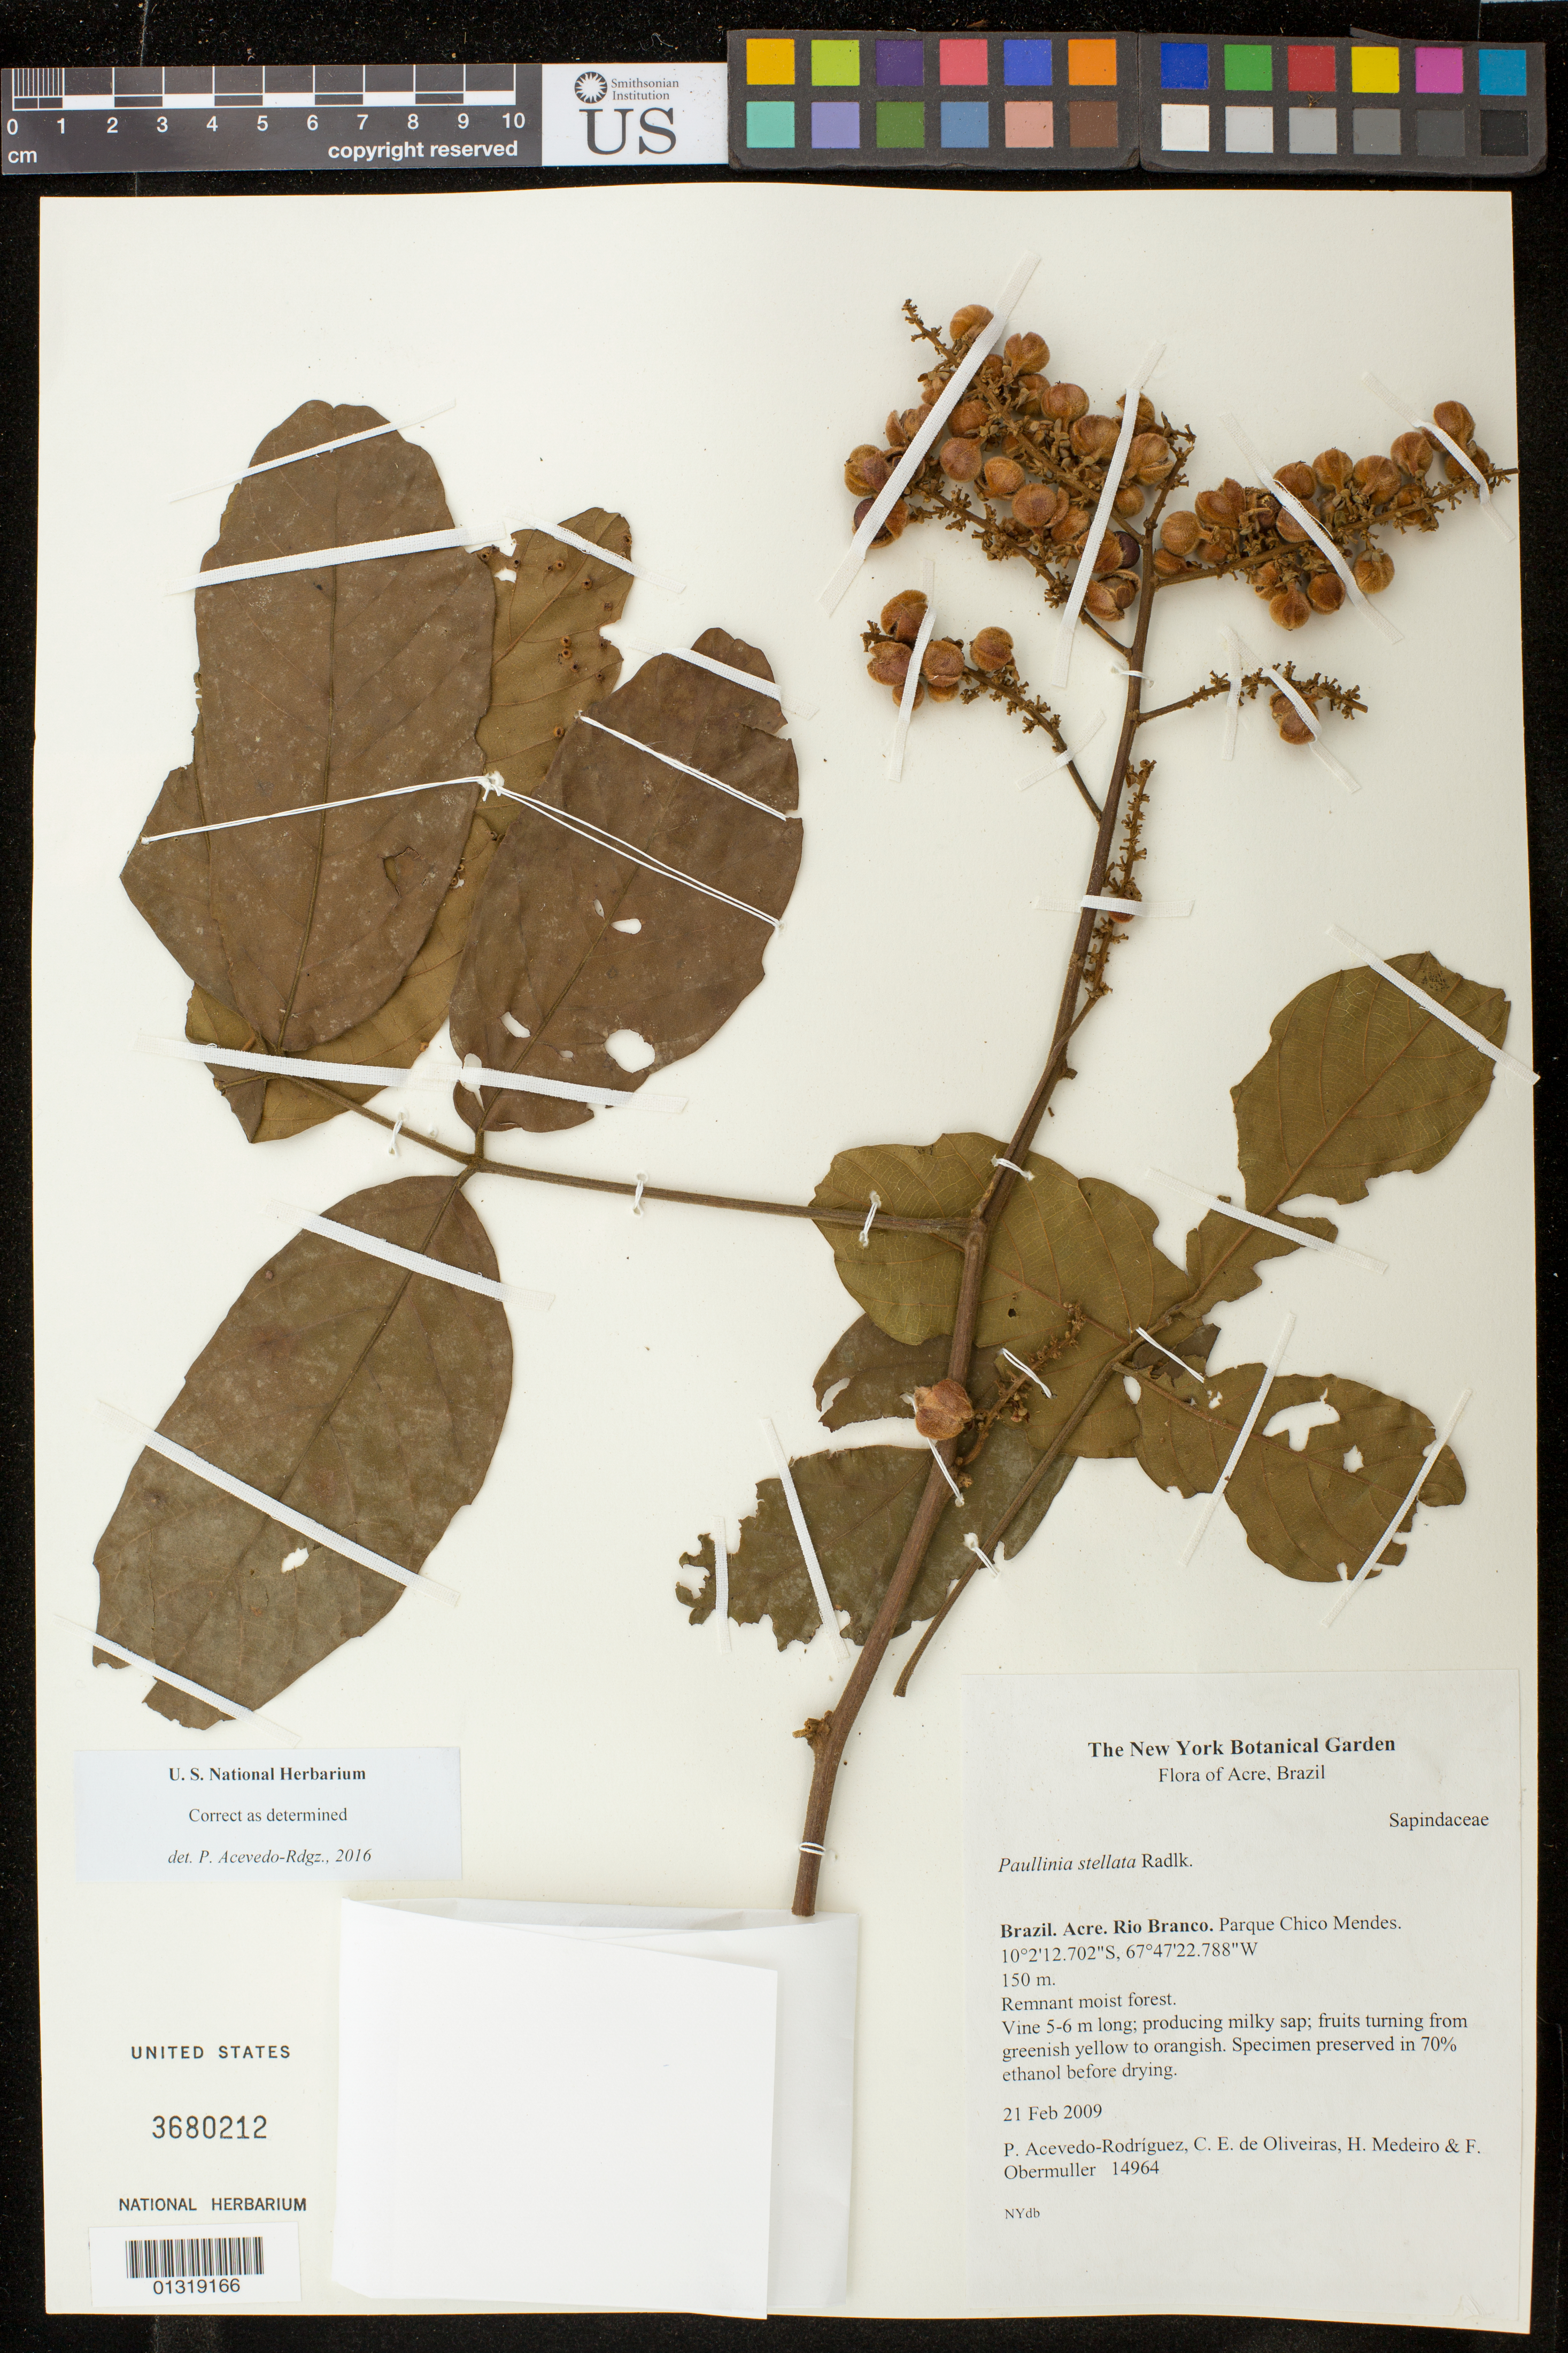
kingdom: Plantae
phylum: Tracheophyta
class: Magnoliopsida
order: Sapindales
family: Sapindaceae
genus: Paullinia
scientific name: Paullinia stellata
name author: Radlk.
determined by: Acevedo-Rodríguez, P., (BOT), Smithsonian Institution - National Museum of Natural History (UNITED STATES)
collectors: P. Acevedo-Rodr., C. E. de Oliveiras, H. Medeiro & F. A. Obermuller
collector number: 14964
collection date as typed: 21 Feb 2009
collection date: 2009-02-21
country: Brazil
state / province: Acre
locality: Acre; Rio Branco, Parque Chico Mendes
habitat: remnant moist forest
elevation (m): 150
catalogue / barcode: US 3680212